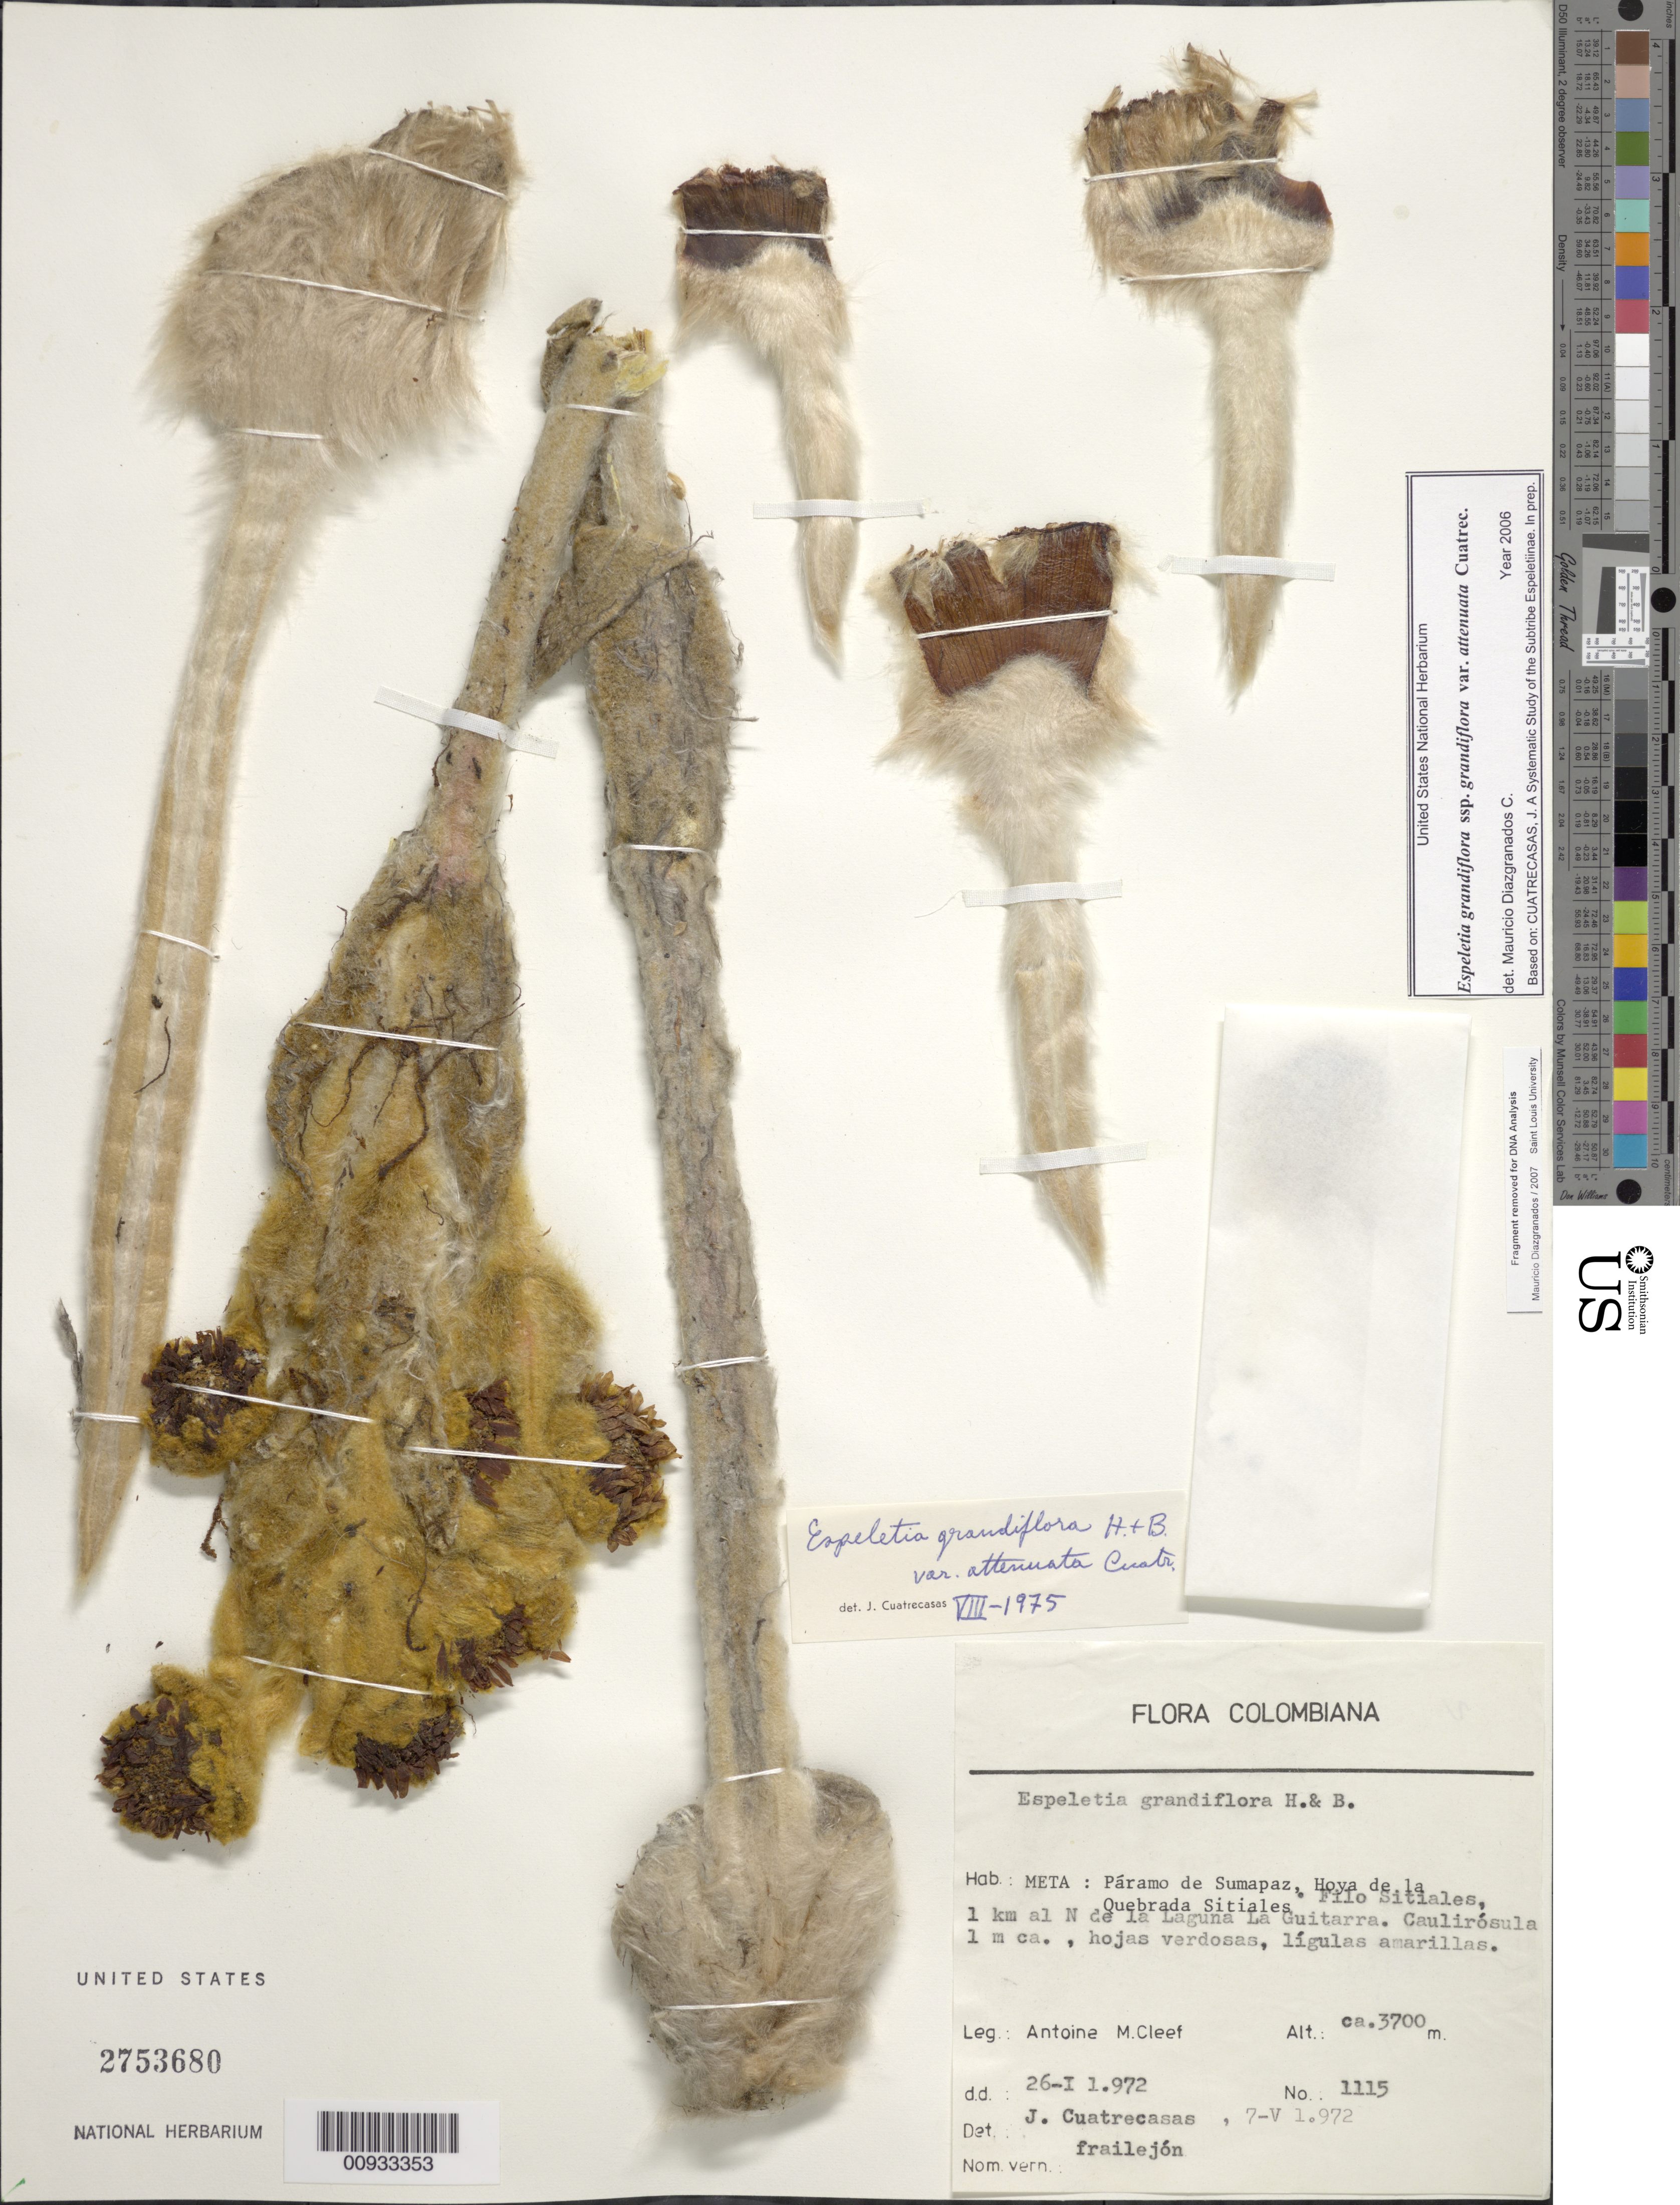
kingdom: Plantae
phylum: Tracheophyta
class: Magnoliopsida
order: Asterales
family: Asteraceae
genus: Espeletia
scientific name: Espeletia grandiflora var. attenuata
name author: Cuatrec.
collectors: A. M. Cleef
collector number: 1115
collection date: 1972-01-26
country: Colombia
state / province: Meta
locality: Meta: Paramo de Sumapaz, Hoya de la Quebrada Sitiales. Filo Sitiales. 1 km al N de la Laguna La Guitarra.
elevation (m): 3700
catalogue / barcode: US 2753680